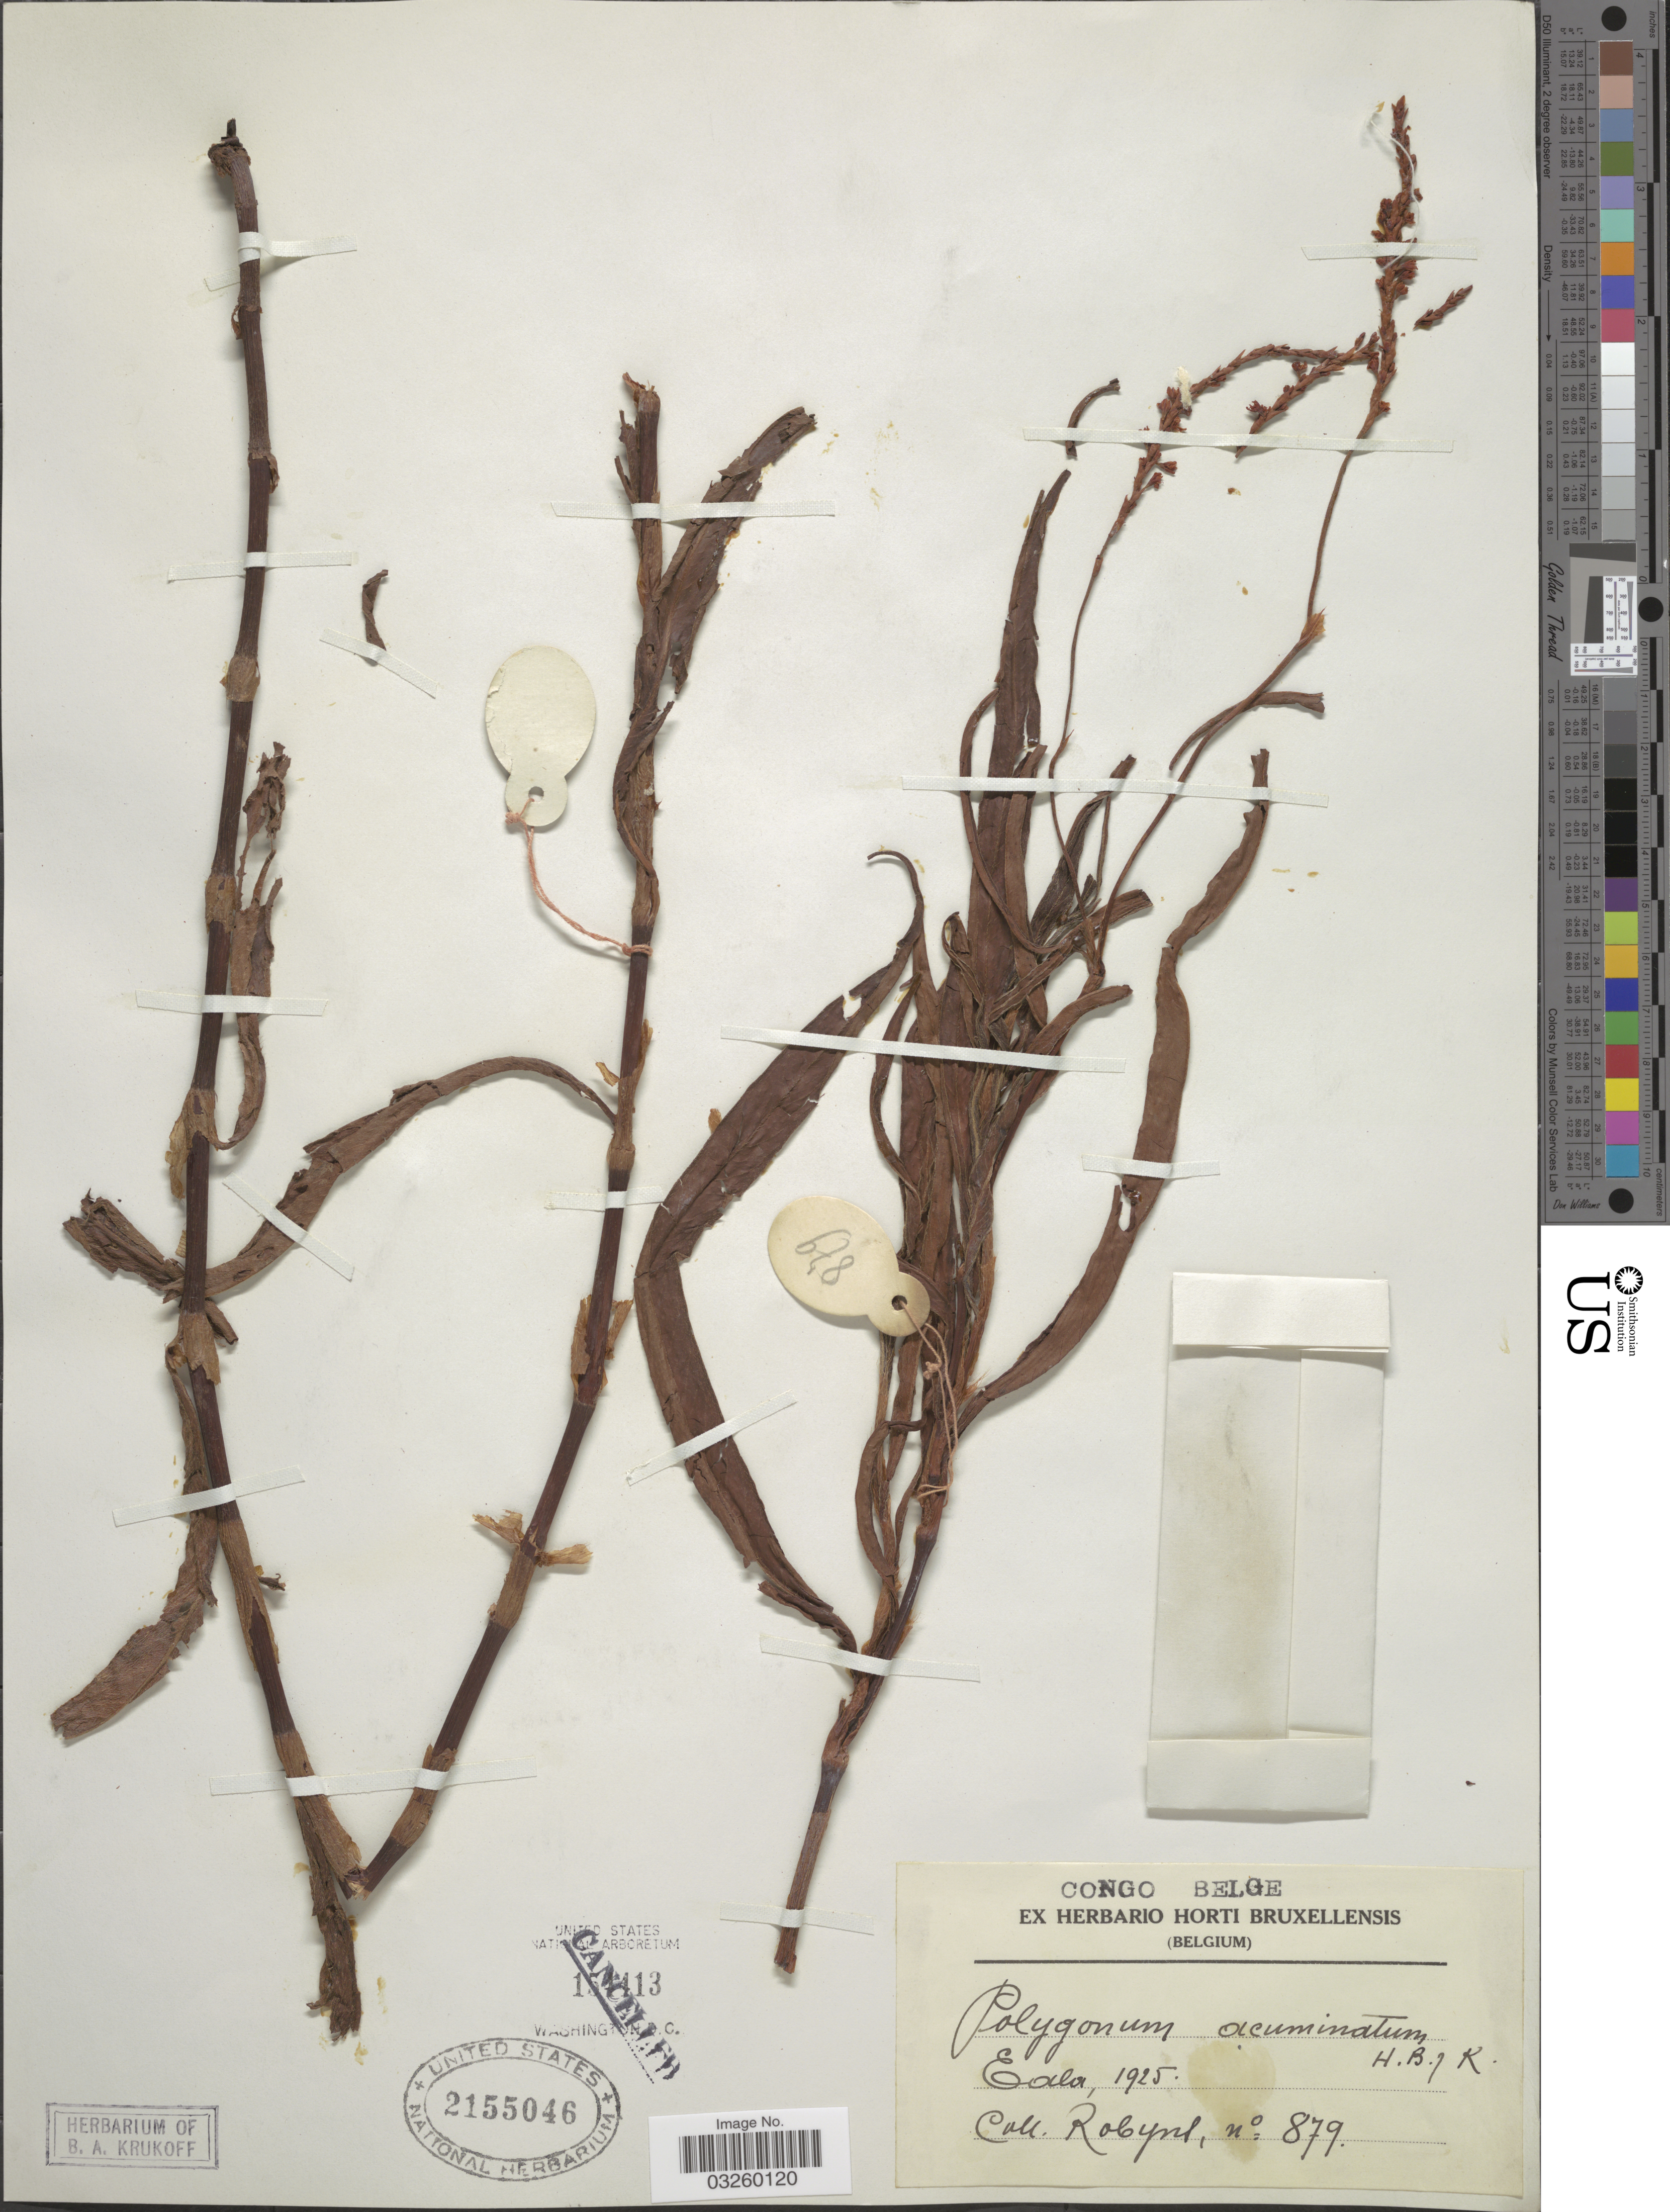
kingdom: Plantae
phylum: Tracheophyta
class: Magnoliopsida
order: Caryophyllales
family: Polygonaceae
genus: Polygonum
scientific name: Polygonum acuminatum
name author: Kunth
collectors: -. Robyns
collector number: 879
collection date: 1925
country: Congo, Democratic Republic of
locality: Congo Belge. Eala.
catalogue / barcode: US 2155046